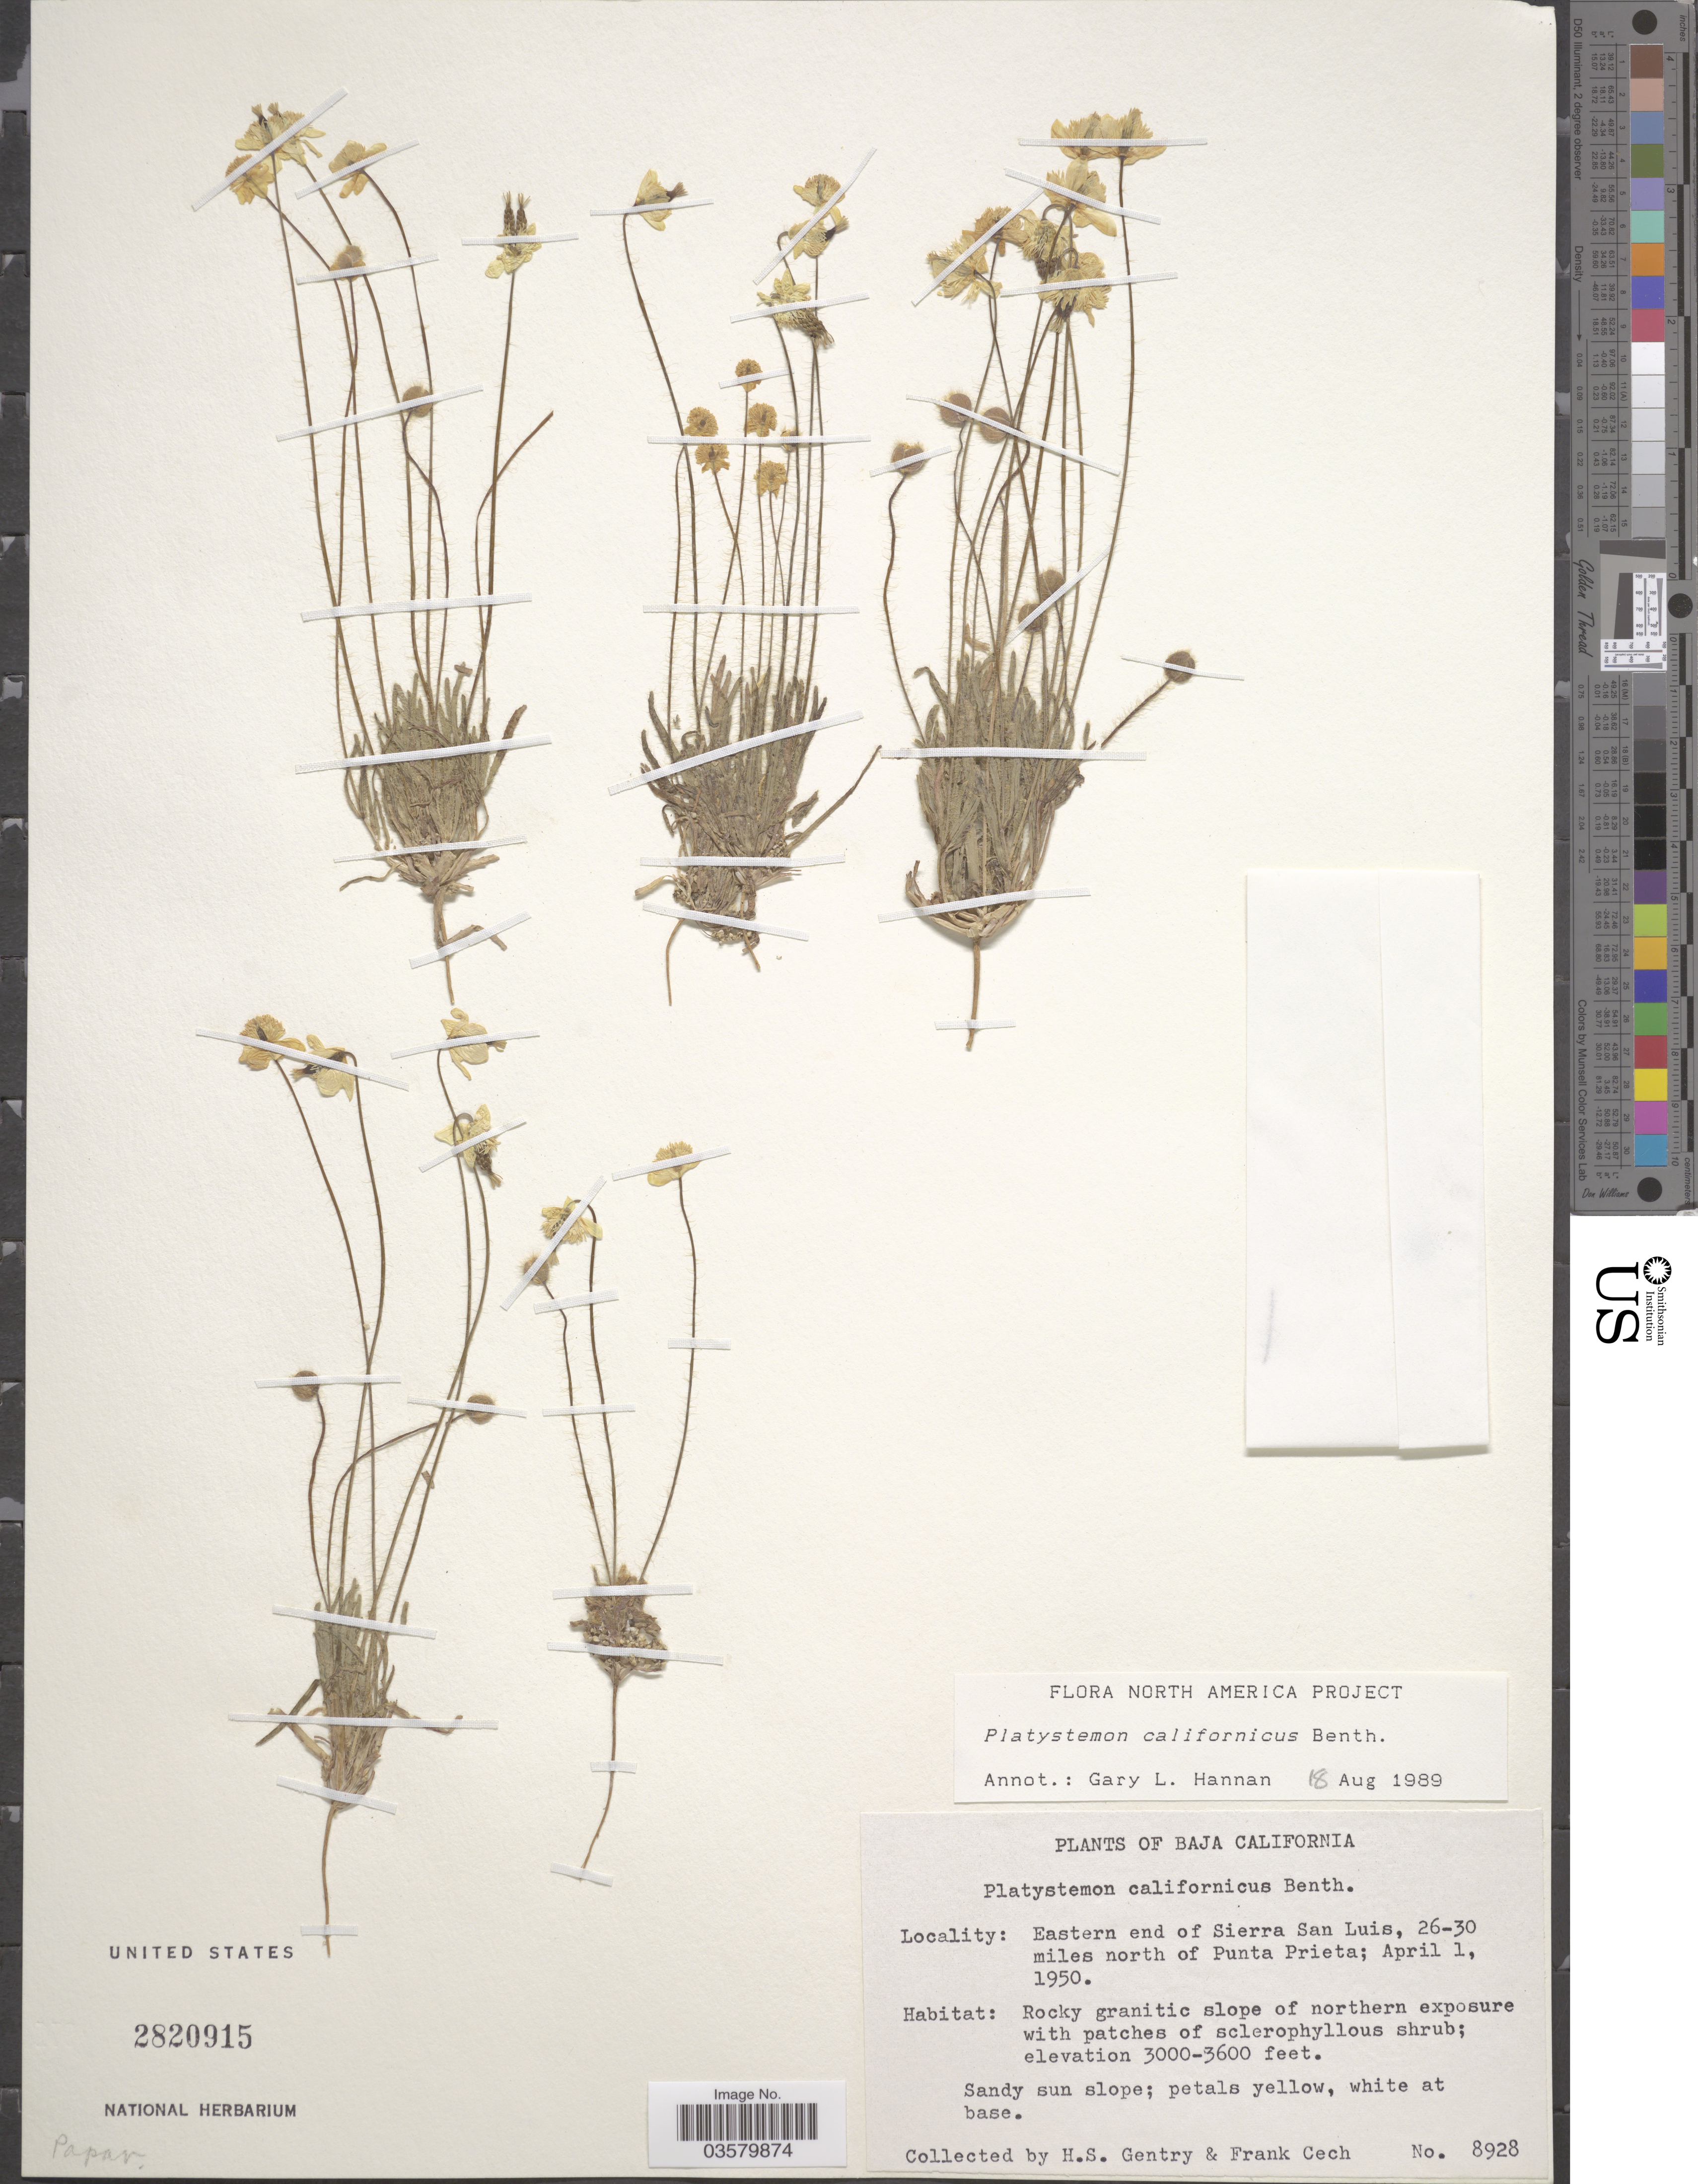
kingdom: Plantae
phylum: Tracheophyta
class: Magnoliopsida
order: Ranunculales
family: Papaveraceae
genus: Platystemon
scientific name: Platystemon californicus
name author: Benth.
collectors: H. S. Gentry & F. Cech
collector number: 8928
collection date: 1950-04-01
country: Mexico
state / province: Baja California Norte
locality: Eastern end of Sierra San Luis, 26-30 miles north of Punta Prieta.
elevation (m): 914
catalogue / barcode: US 2820915